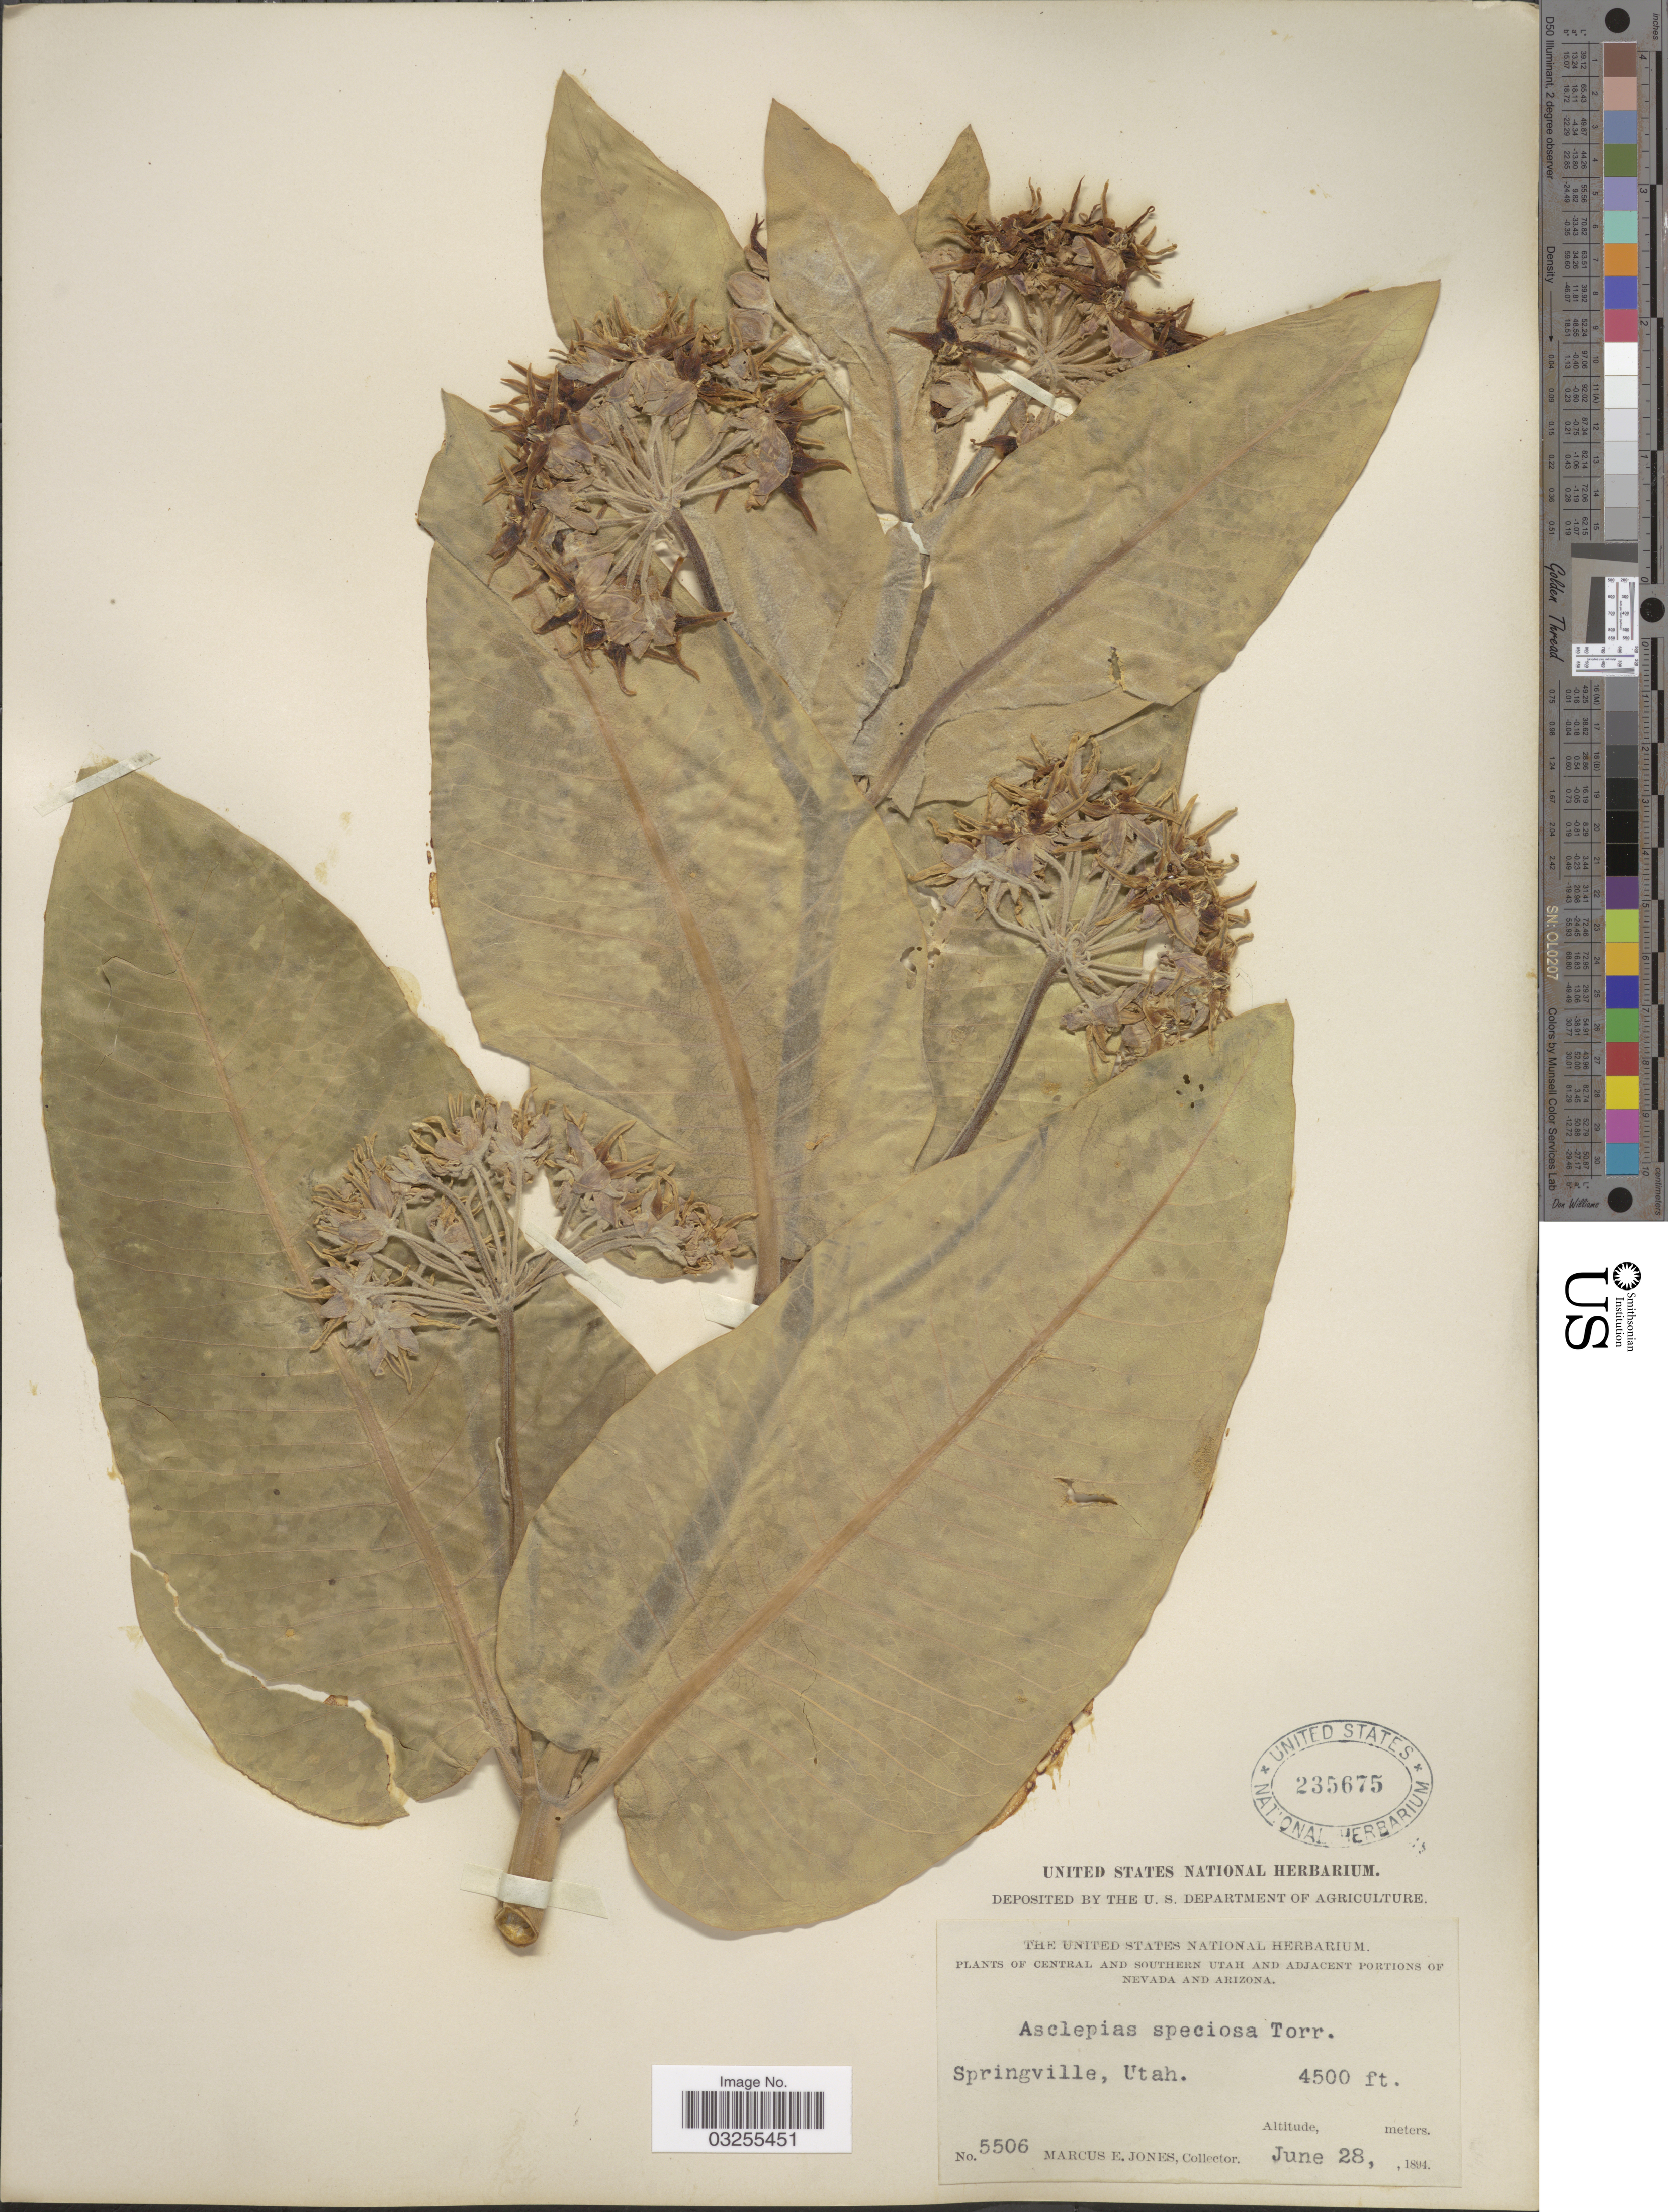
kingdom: Plantae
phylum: Tracheophyta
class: Magnoliopsida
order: Gentianales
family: Apocynaceae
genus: Asclepias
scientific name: Asclepias speciosa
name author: Torr.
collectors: M. E. Jones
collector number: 5506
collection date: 1894-06-28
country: United States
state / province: Utah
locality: Central and Southern Utah, Springville.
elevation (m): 1372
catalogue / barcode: US 235675